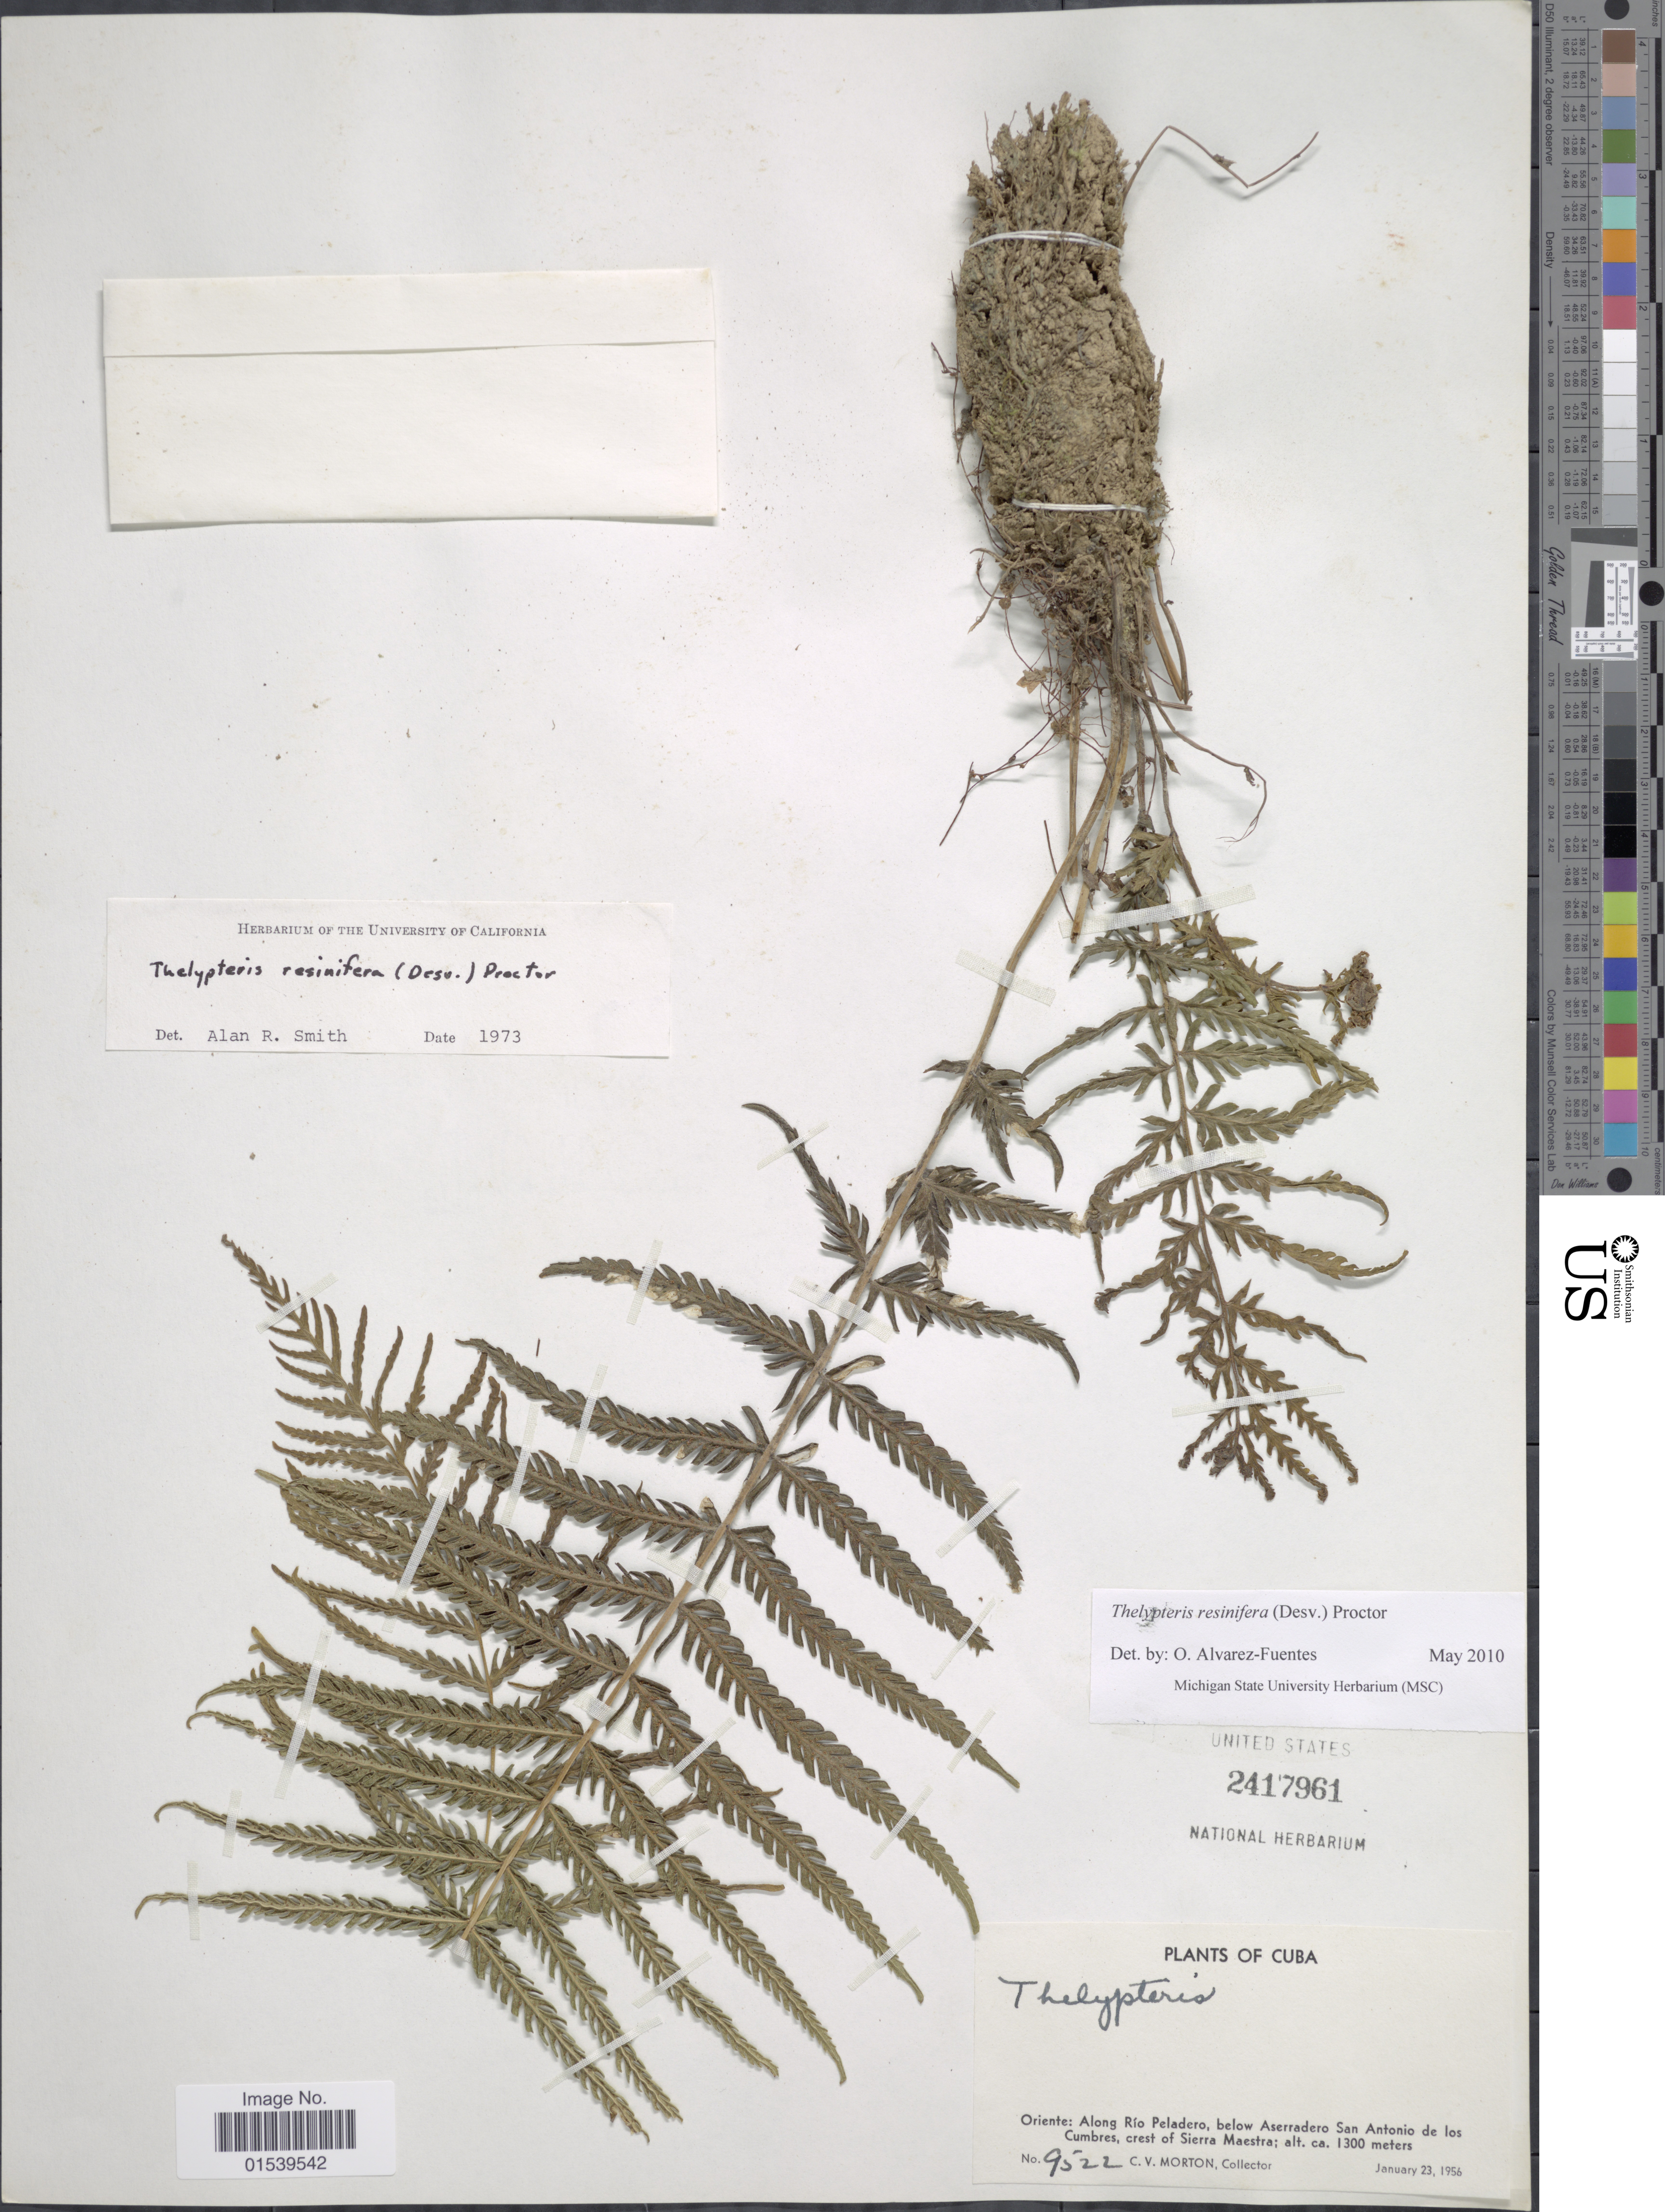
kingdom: Plantae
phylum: Tracheophyta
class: Polypodiopsida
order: Polypodiales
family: Thelypteridaceae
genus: Amauropelta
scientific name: Amauropelta resinifera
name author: (Desv.) Pic. Serm.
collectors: C. V. Morton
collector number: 9522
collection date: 1956-01-23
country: Cuba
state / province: Oriente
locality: Oriente: along Rio Peladero, below Asseradero San Antonio de los Cumbres, crest of Sierra Maestra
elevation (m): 1300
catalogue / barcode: US 2417961